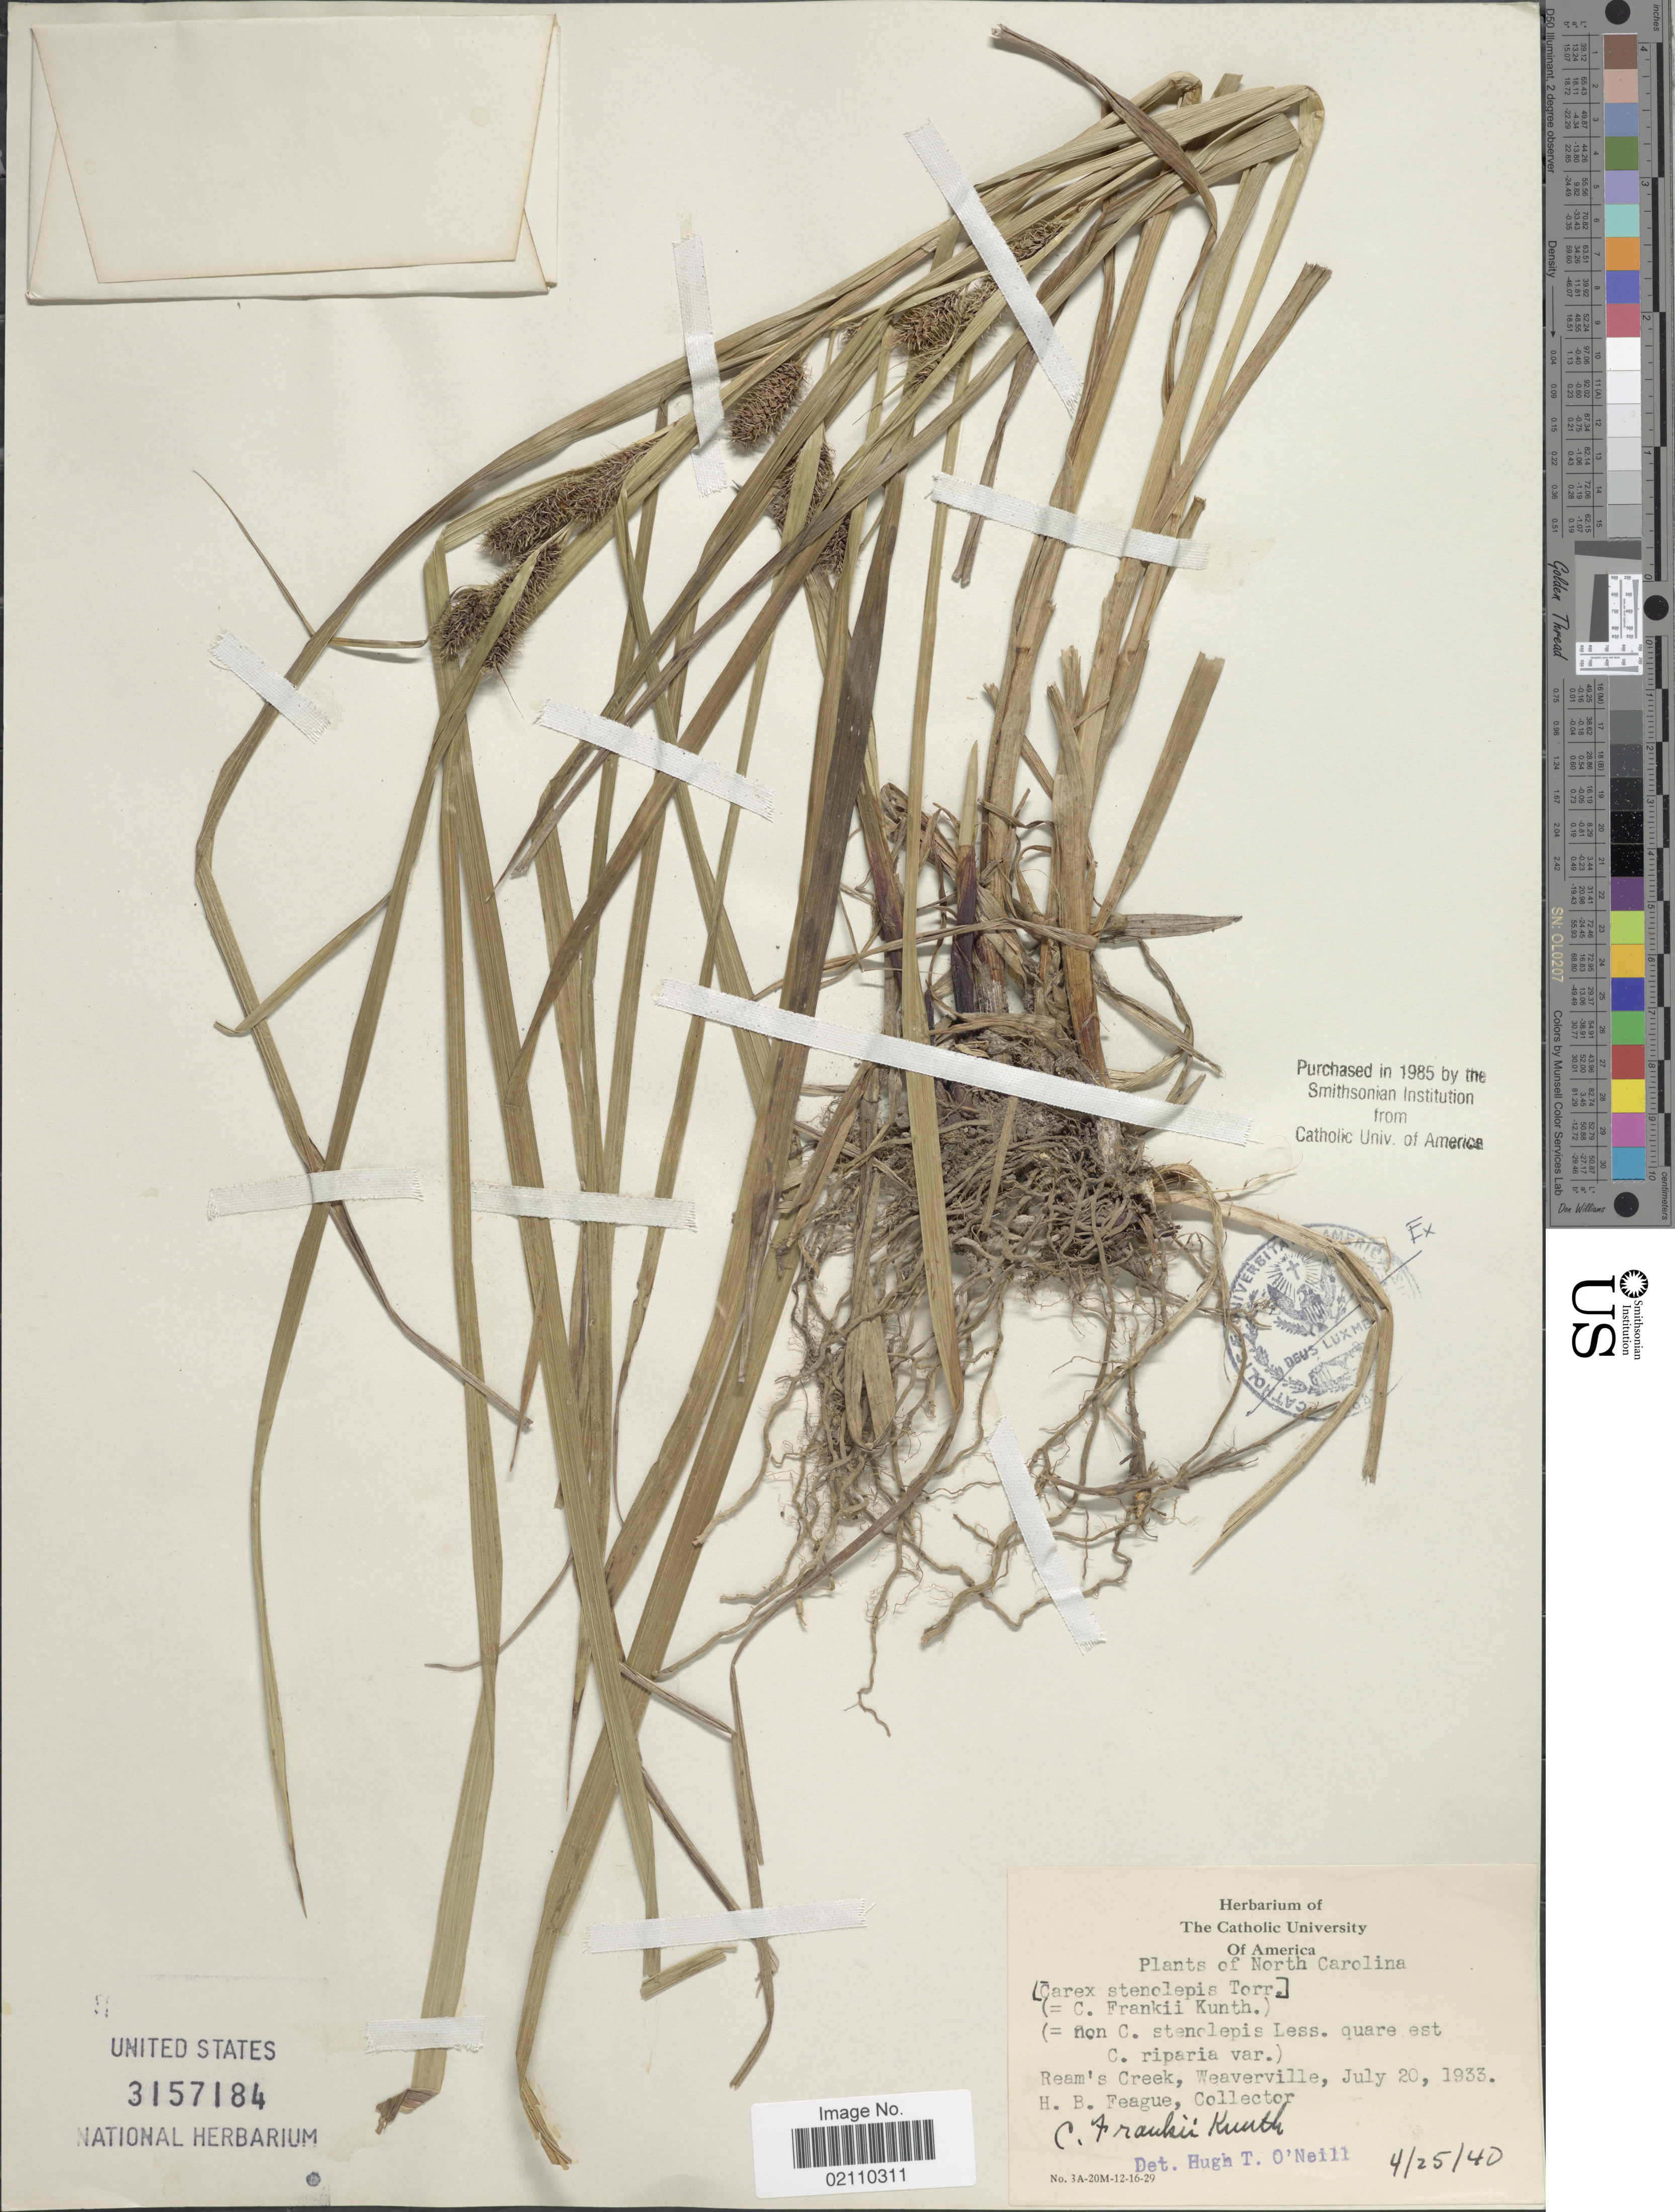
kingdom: Plantae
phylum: Tracheophyta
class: Liliopsida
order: Poales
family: Cyperaceae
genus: Carex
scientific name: Carex frankii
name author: Kunth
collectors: H. Feague & C. S. Kunth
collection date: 1933-07-20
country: United States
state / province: North Carolina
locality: Ream's Creek, Weaverville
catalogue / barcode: US 3157184